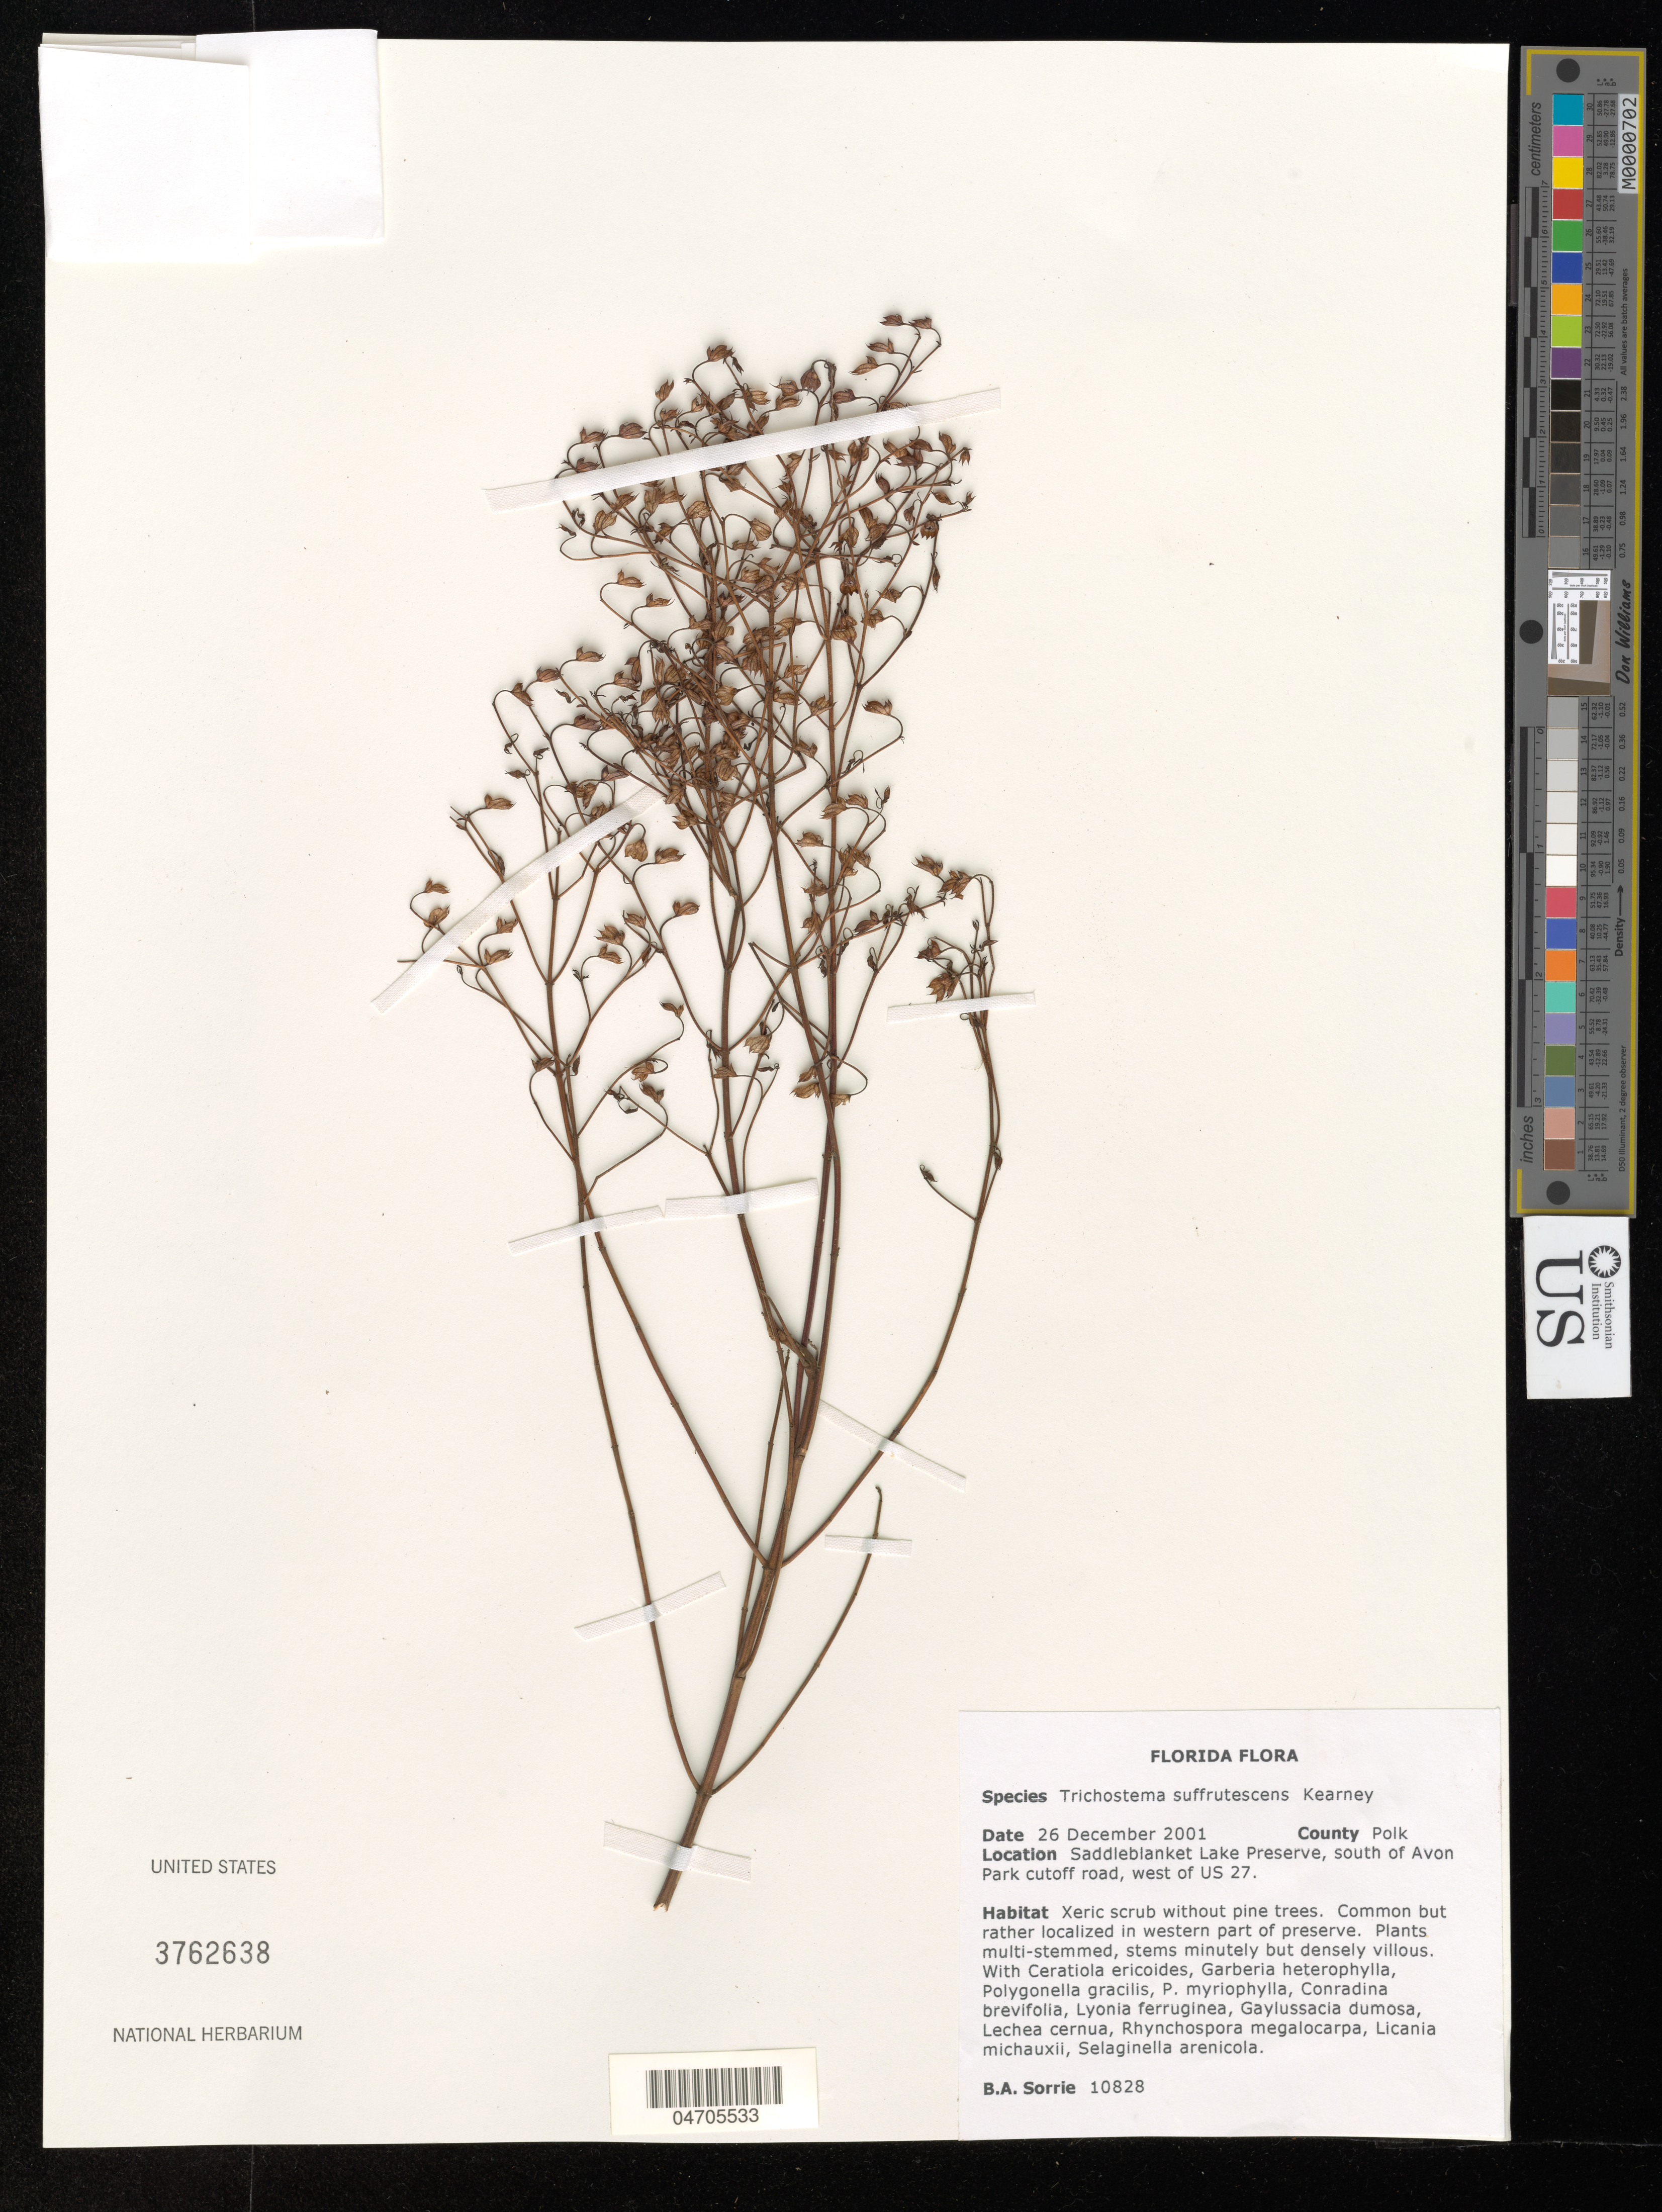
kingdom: Plantae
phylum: Tracheophyta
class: Magnoliopsida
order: Lamiales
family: Lamiaceae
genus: Trichostema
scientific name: Trichostema suffrutescens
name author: Kearney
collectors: B. Sorrie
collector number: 10828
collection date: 2001-12-26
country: United States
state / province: Florida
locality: County Polk. Saddleblanket Lake Preserve, south of Avon Park cutoff road, west of US 27.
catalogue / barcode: US 3762638